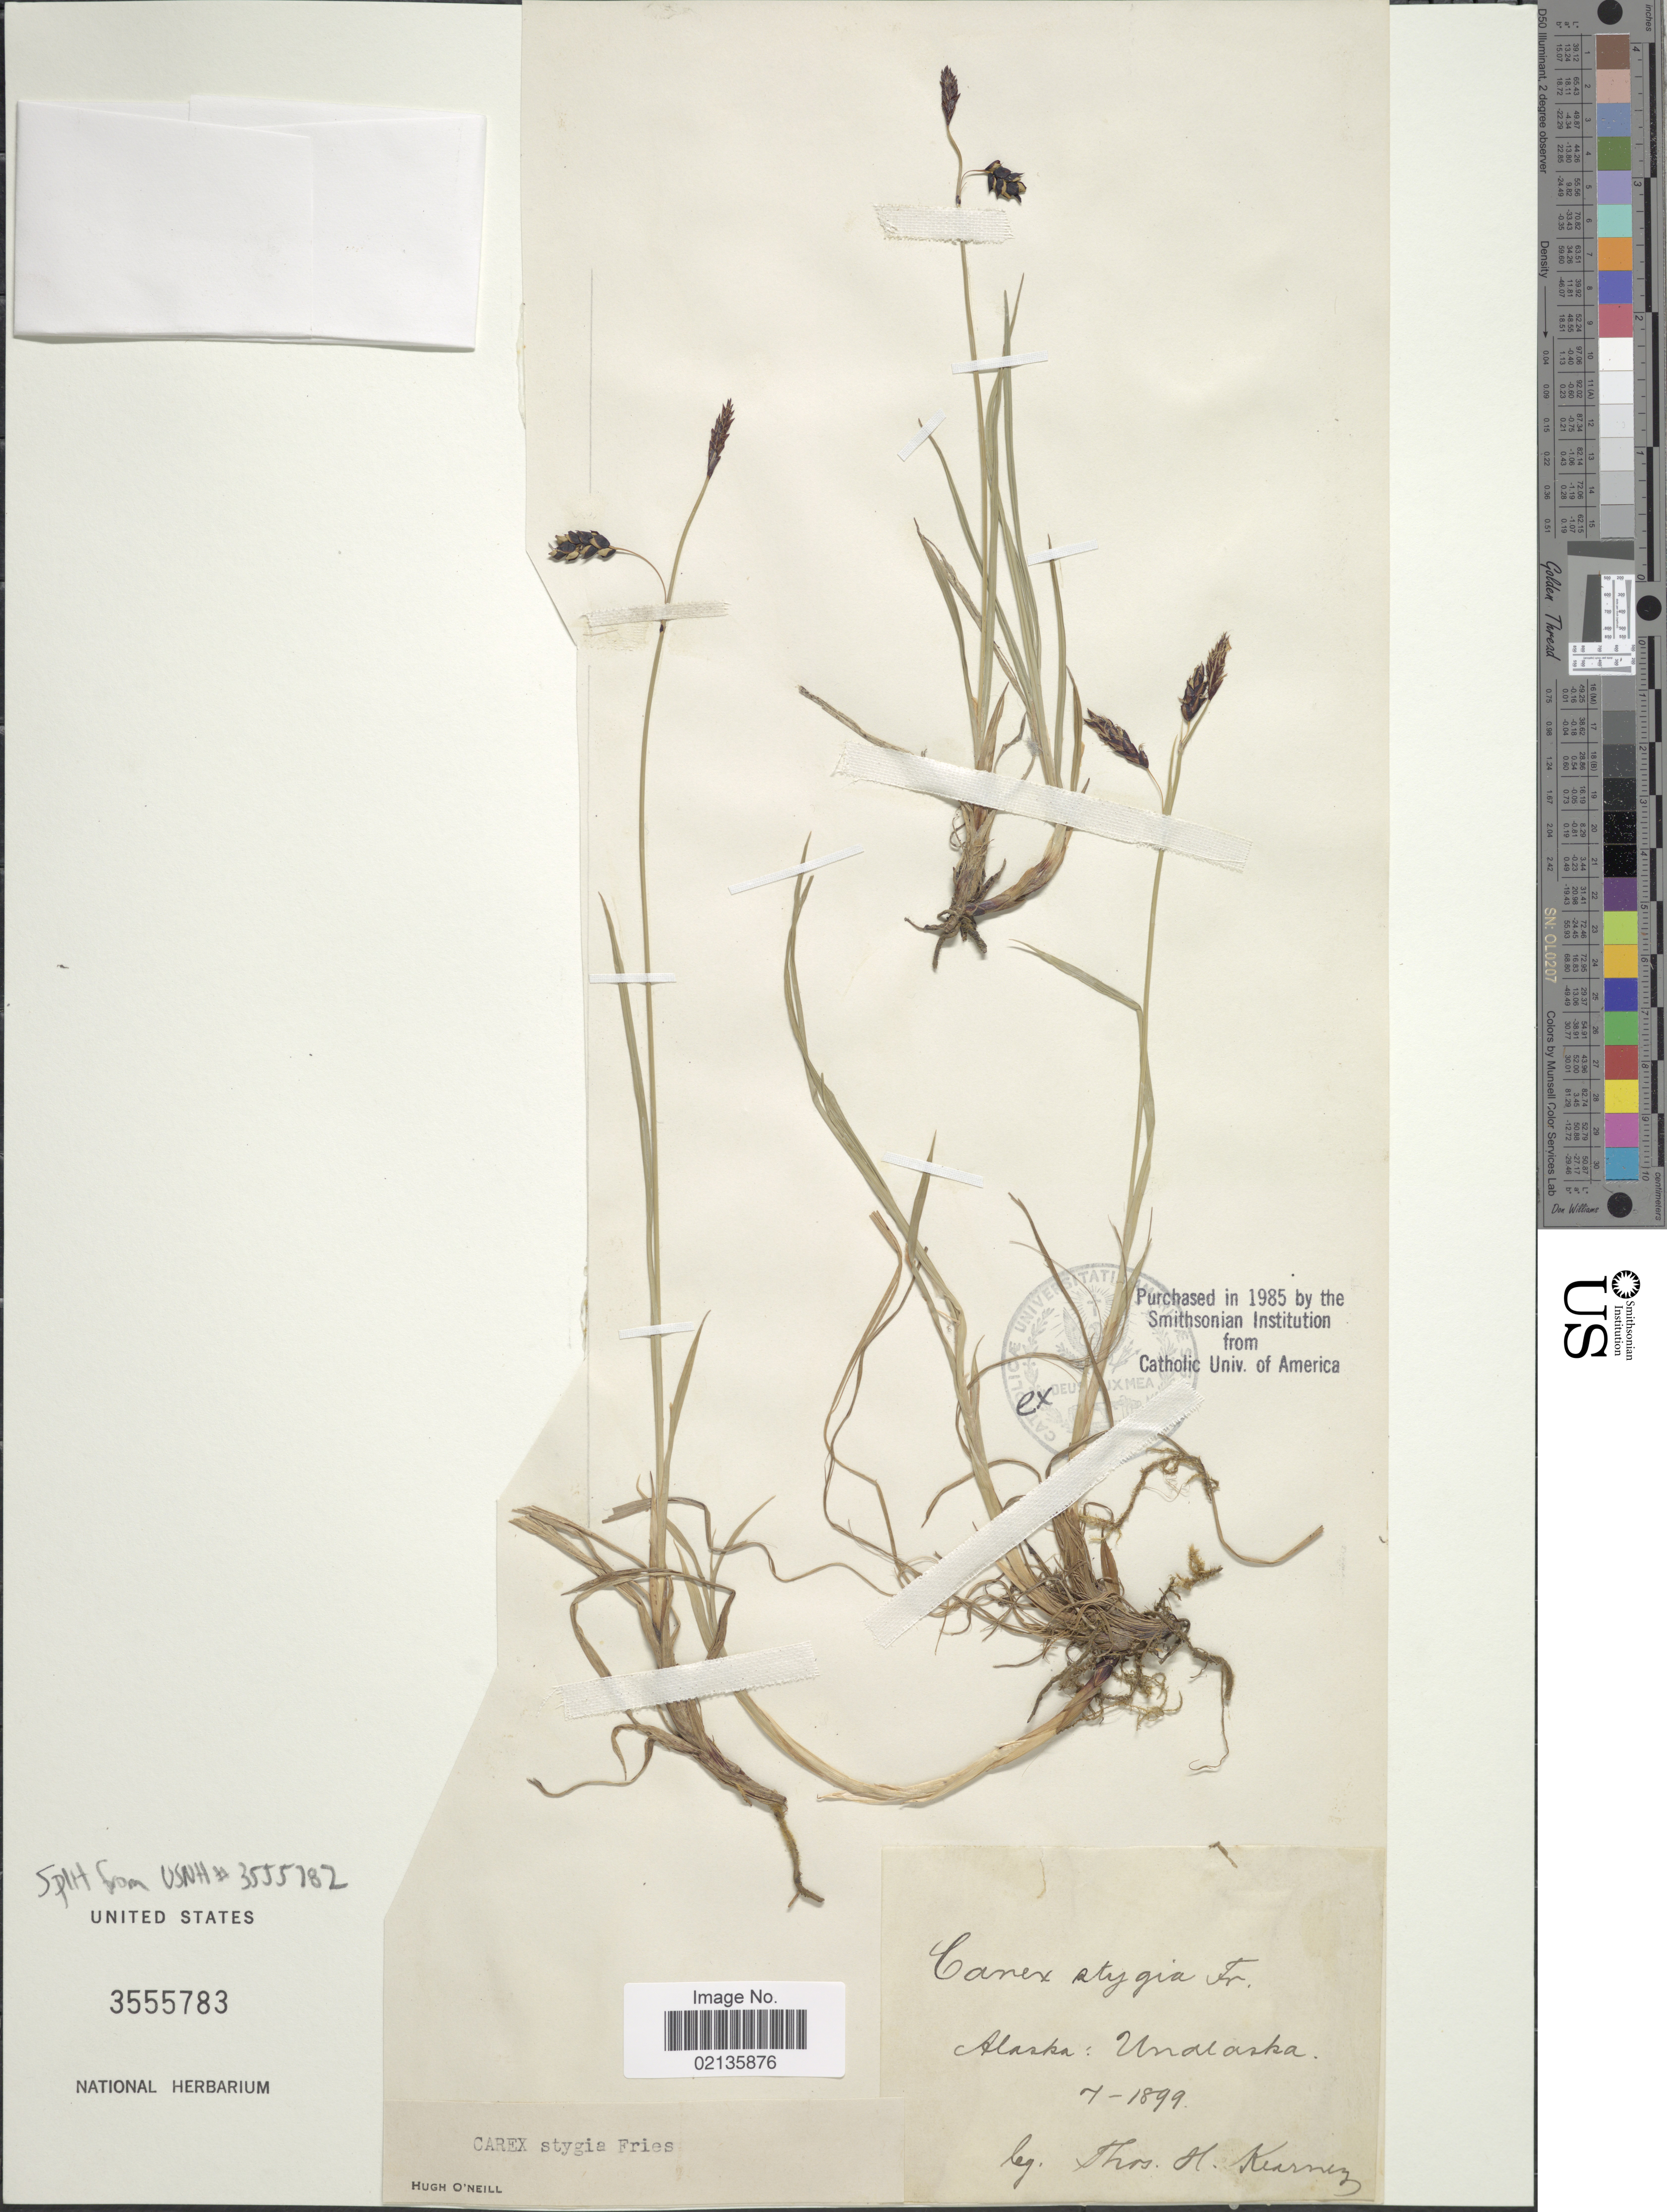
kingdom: Plantae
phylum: Tracheophyta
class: Liliopsida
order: Poales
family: Cyperaceae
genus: Carex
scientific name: Carex x stygia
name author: Fr.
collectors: T. H. Kearney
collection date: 1899-07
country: United States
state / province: Alaska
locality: Unalaska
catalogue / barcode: US 3555783